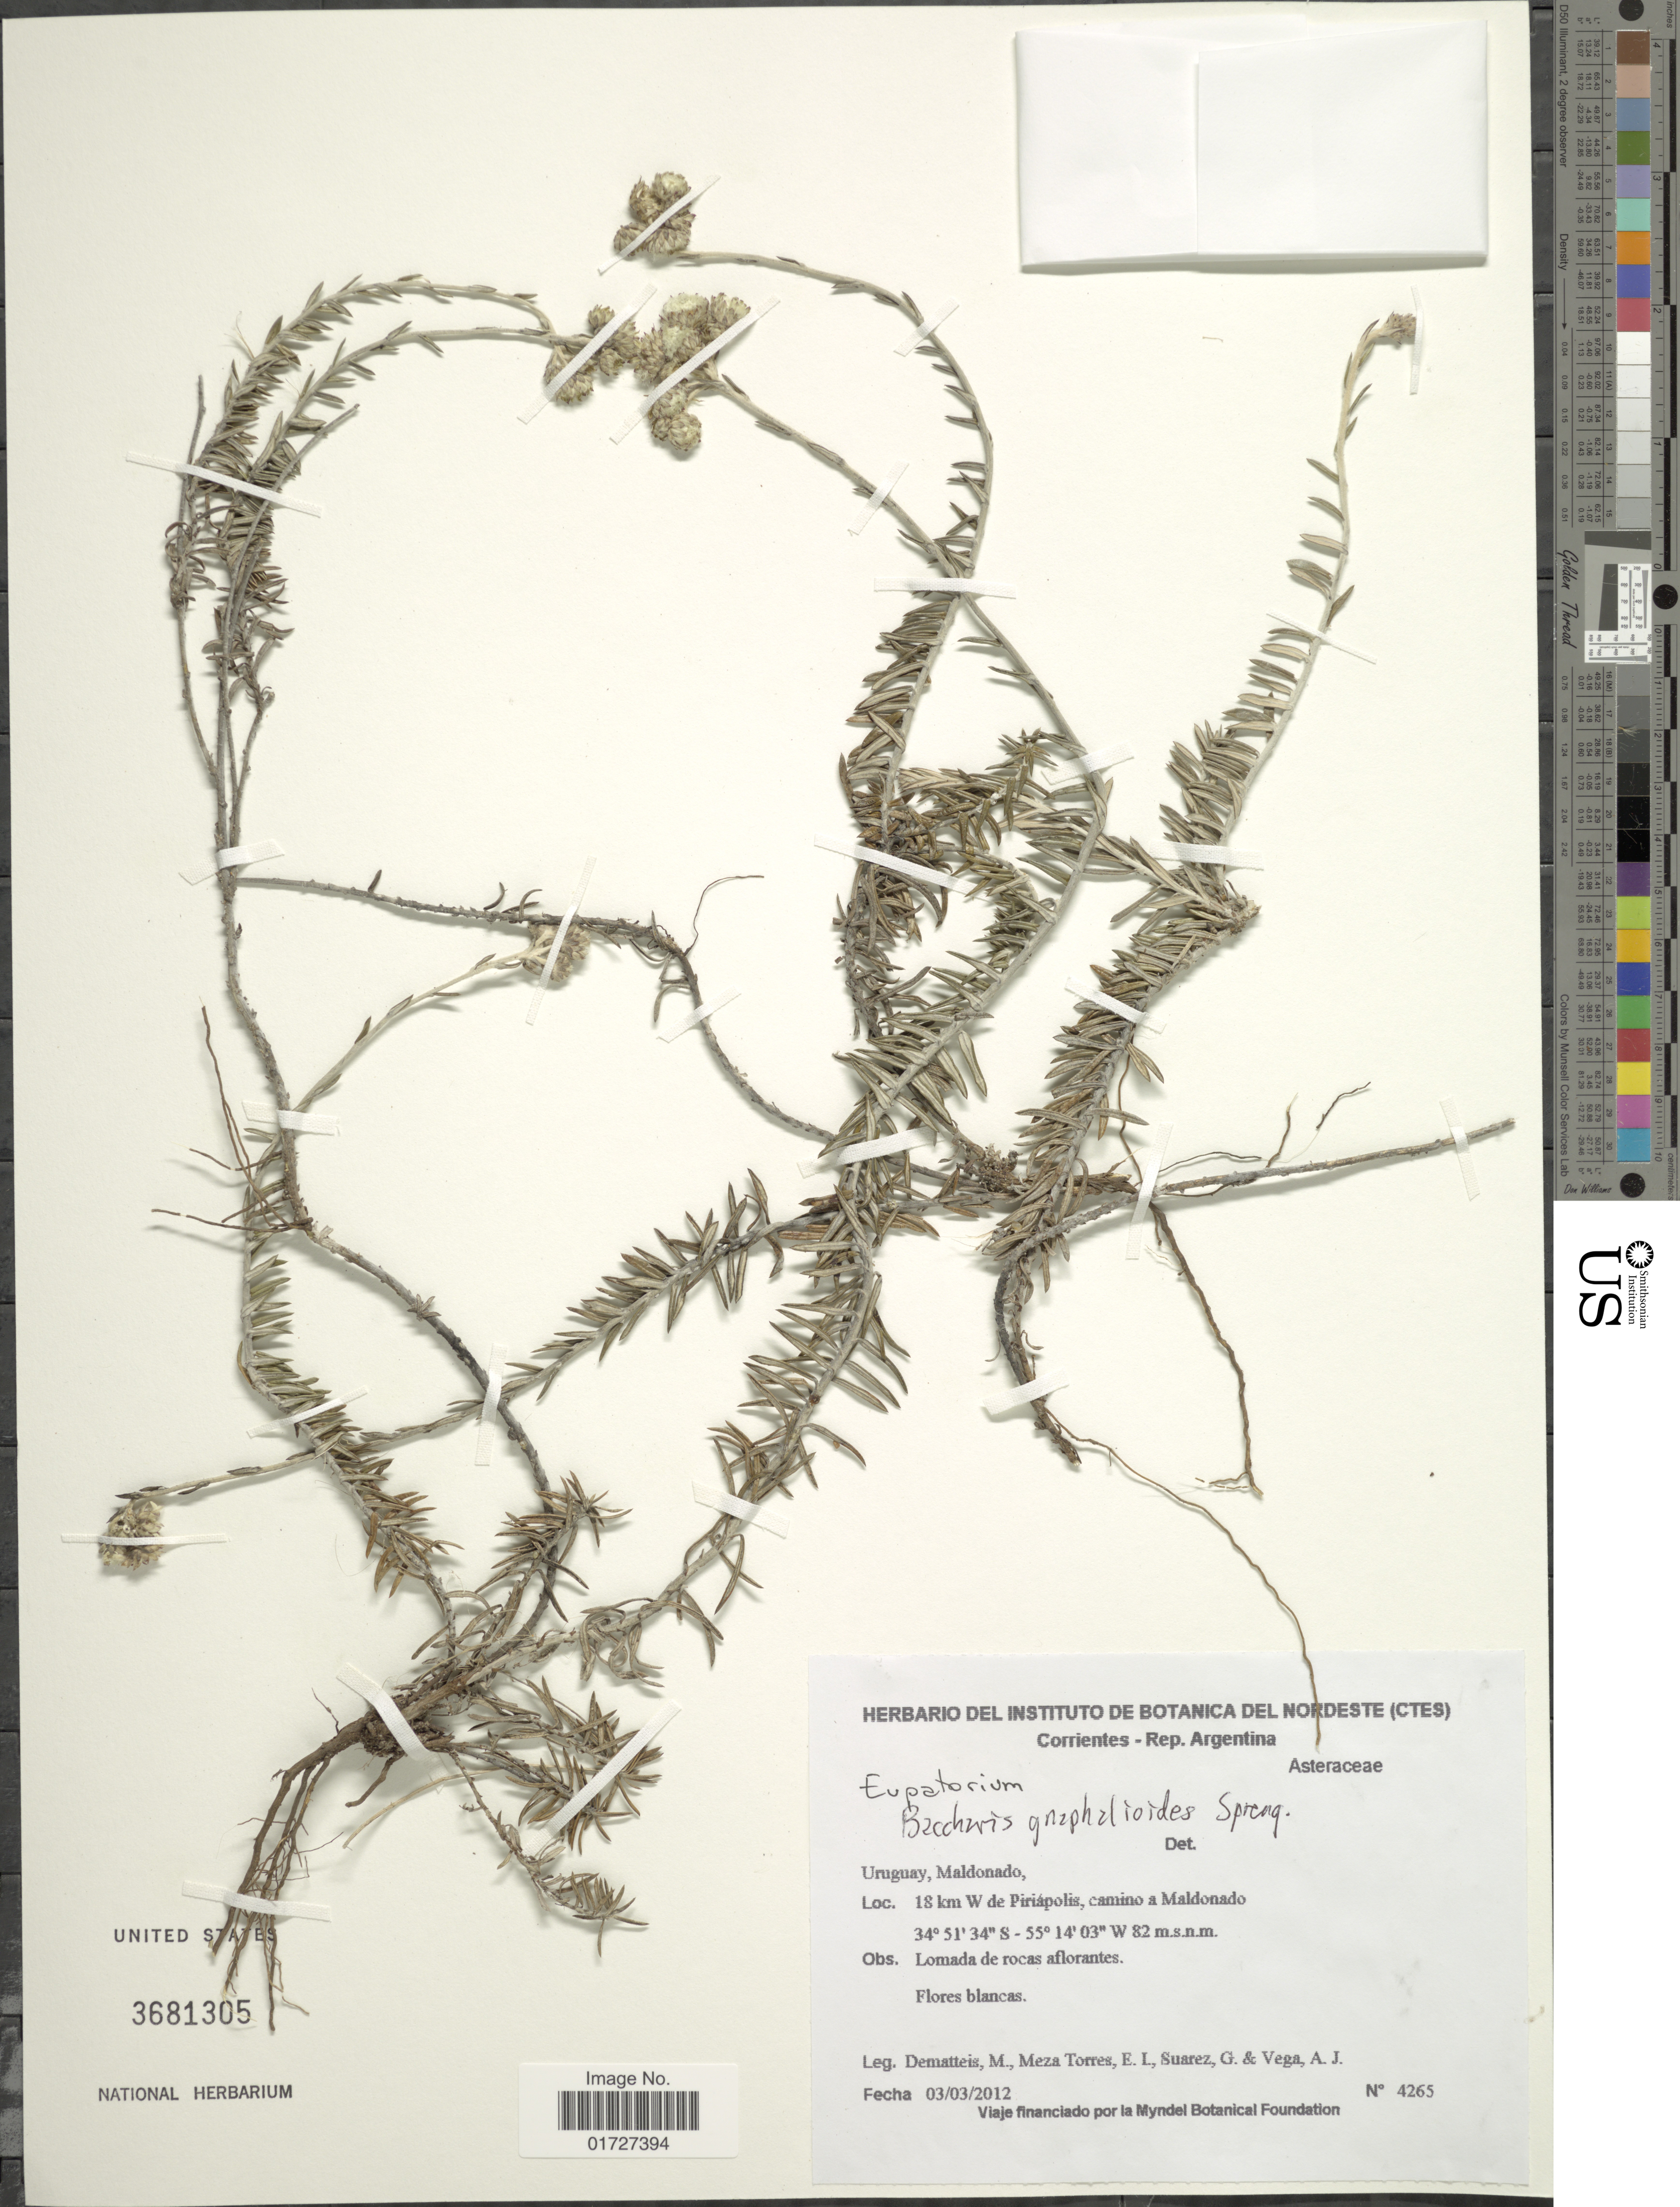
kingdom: Plantae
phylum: Tracheophyta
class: Magnoliopsida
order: Asterales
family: Asteraceae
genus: Baccharis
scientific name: Baccharis gnaphalioides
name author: DC.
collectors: M. Dematteis, E. Meza Torres, G. Suarez G. & A. Vega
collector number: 4265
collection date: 2012-03-03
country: Uruguay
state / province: Maldonado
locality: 18 km W de Piriapolis, camino a Maldonado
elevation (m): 82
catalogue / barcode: US 3681305